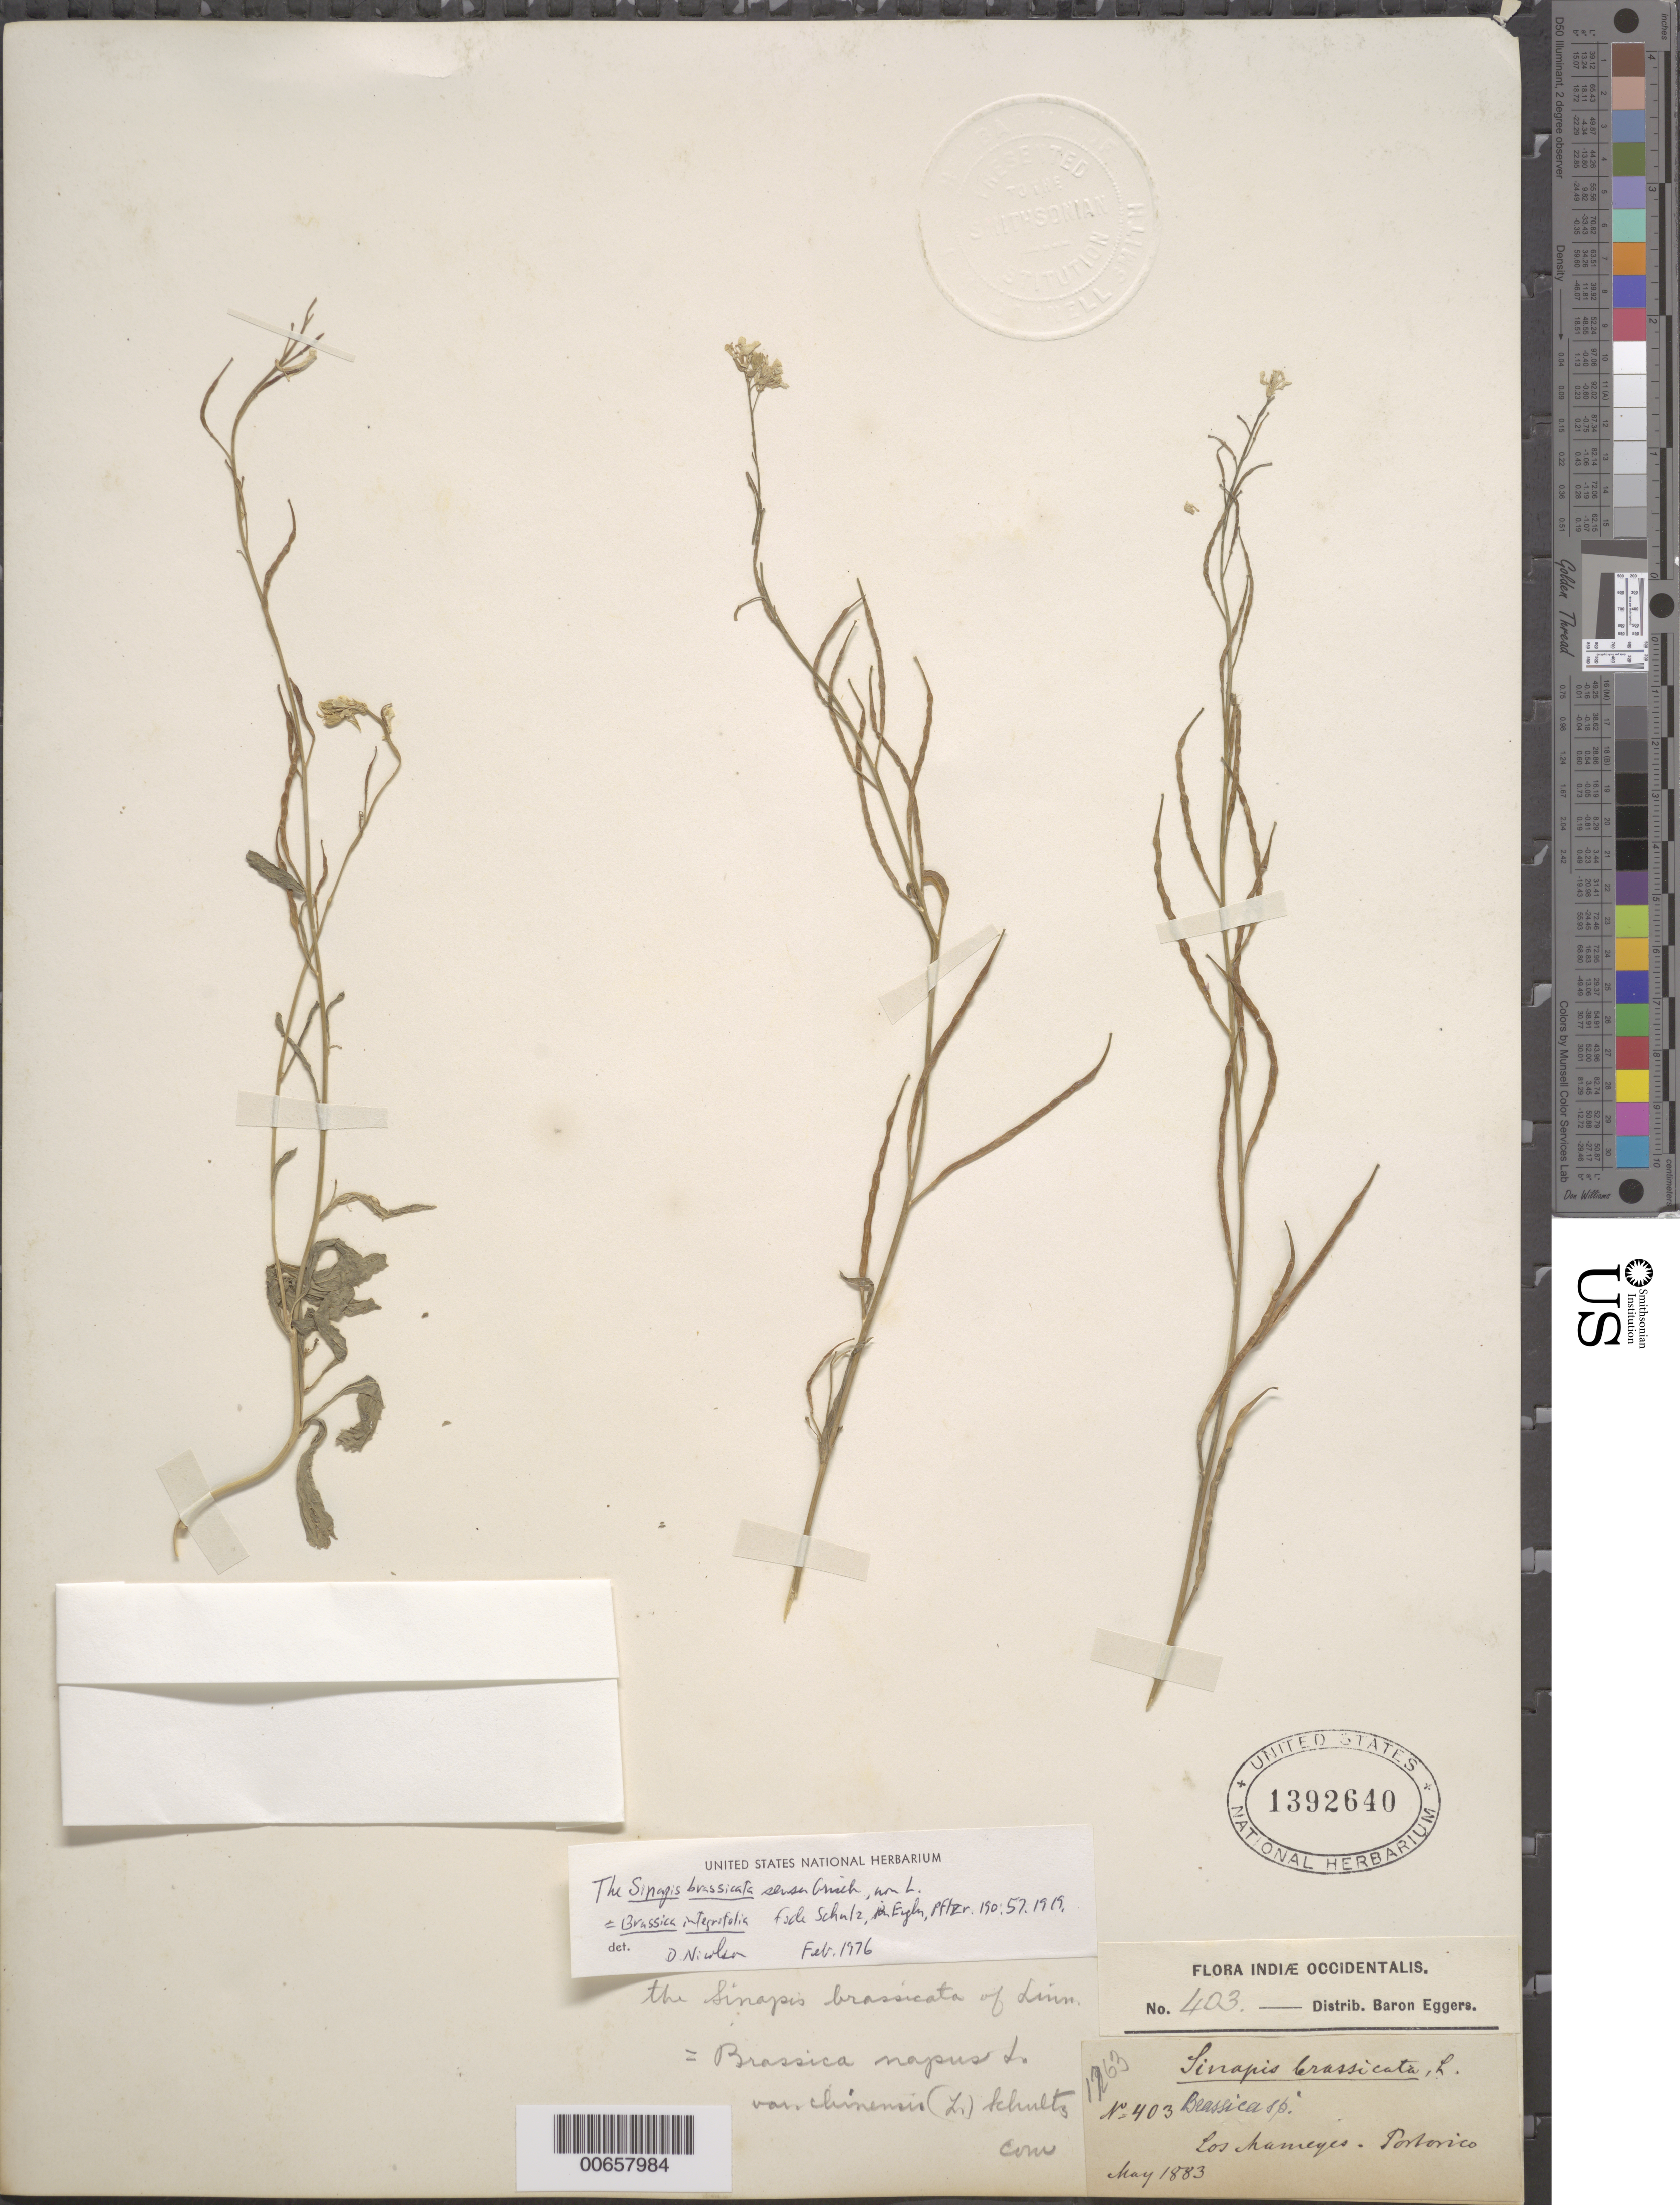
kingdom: Plantae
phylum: Tracheophyta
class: Magnoliopsida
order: Brassicales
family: Brassicaceae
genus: Brassica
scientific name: Brassica integrifolia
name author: (H. West) Rupr.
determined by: Nicolson, Dan H.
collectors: H. F. A. von Eggers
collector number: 403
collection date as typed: May 1883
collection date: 1883-05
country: Puerto Rico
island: Greater Antilles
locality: Los Nameyes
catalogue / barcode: US 1392640